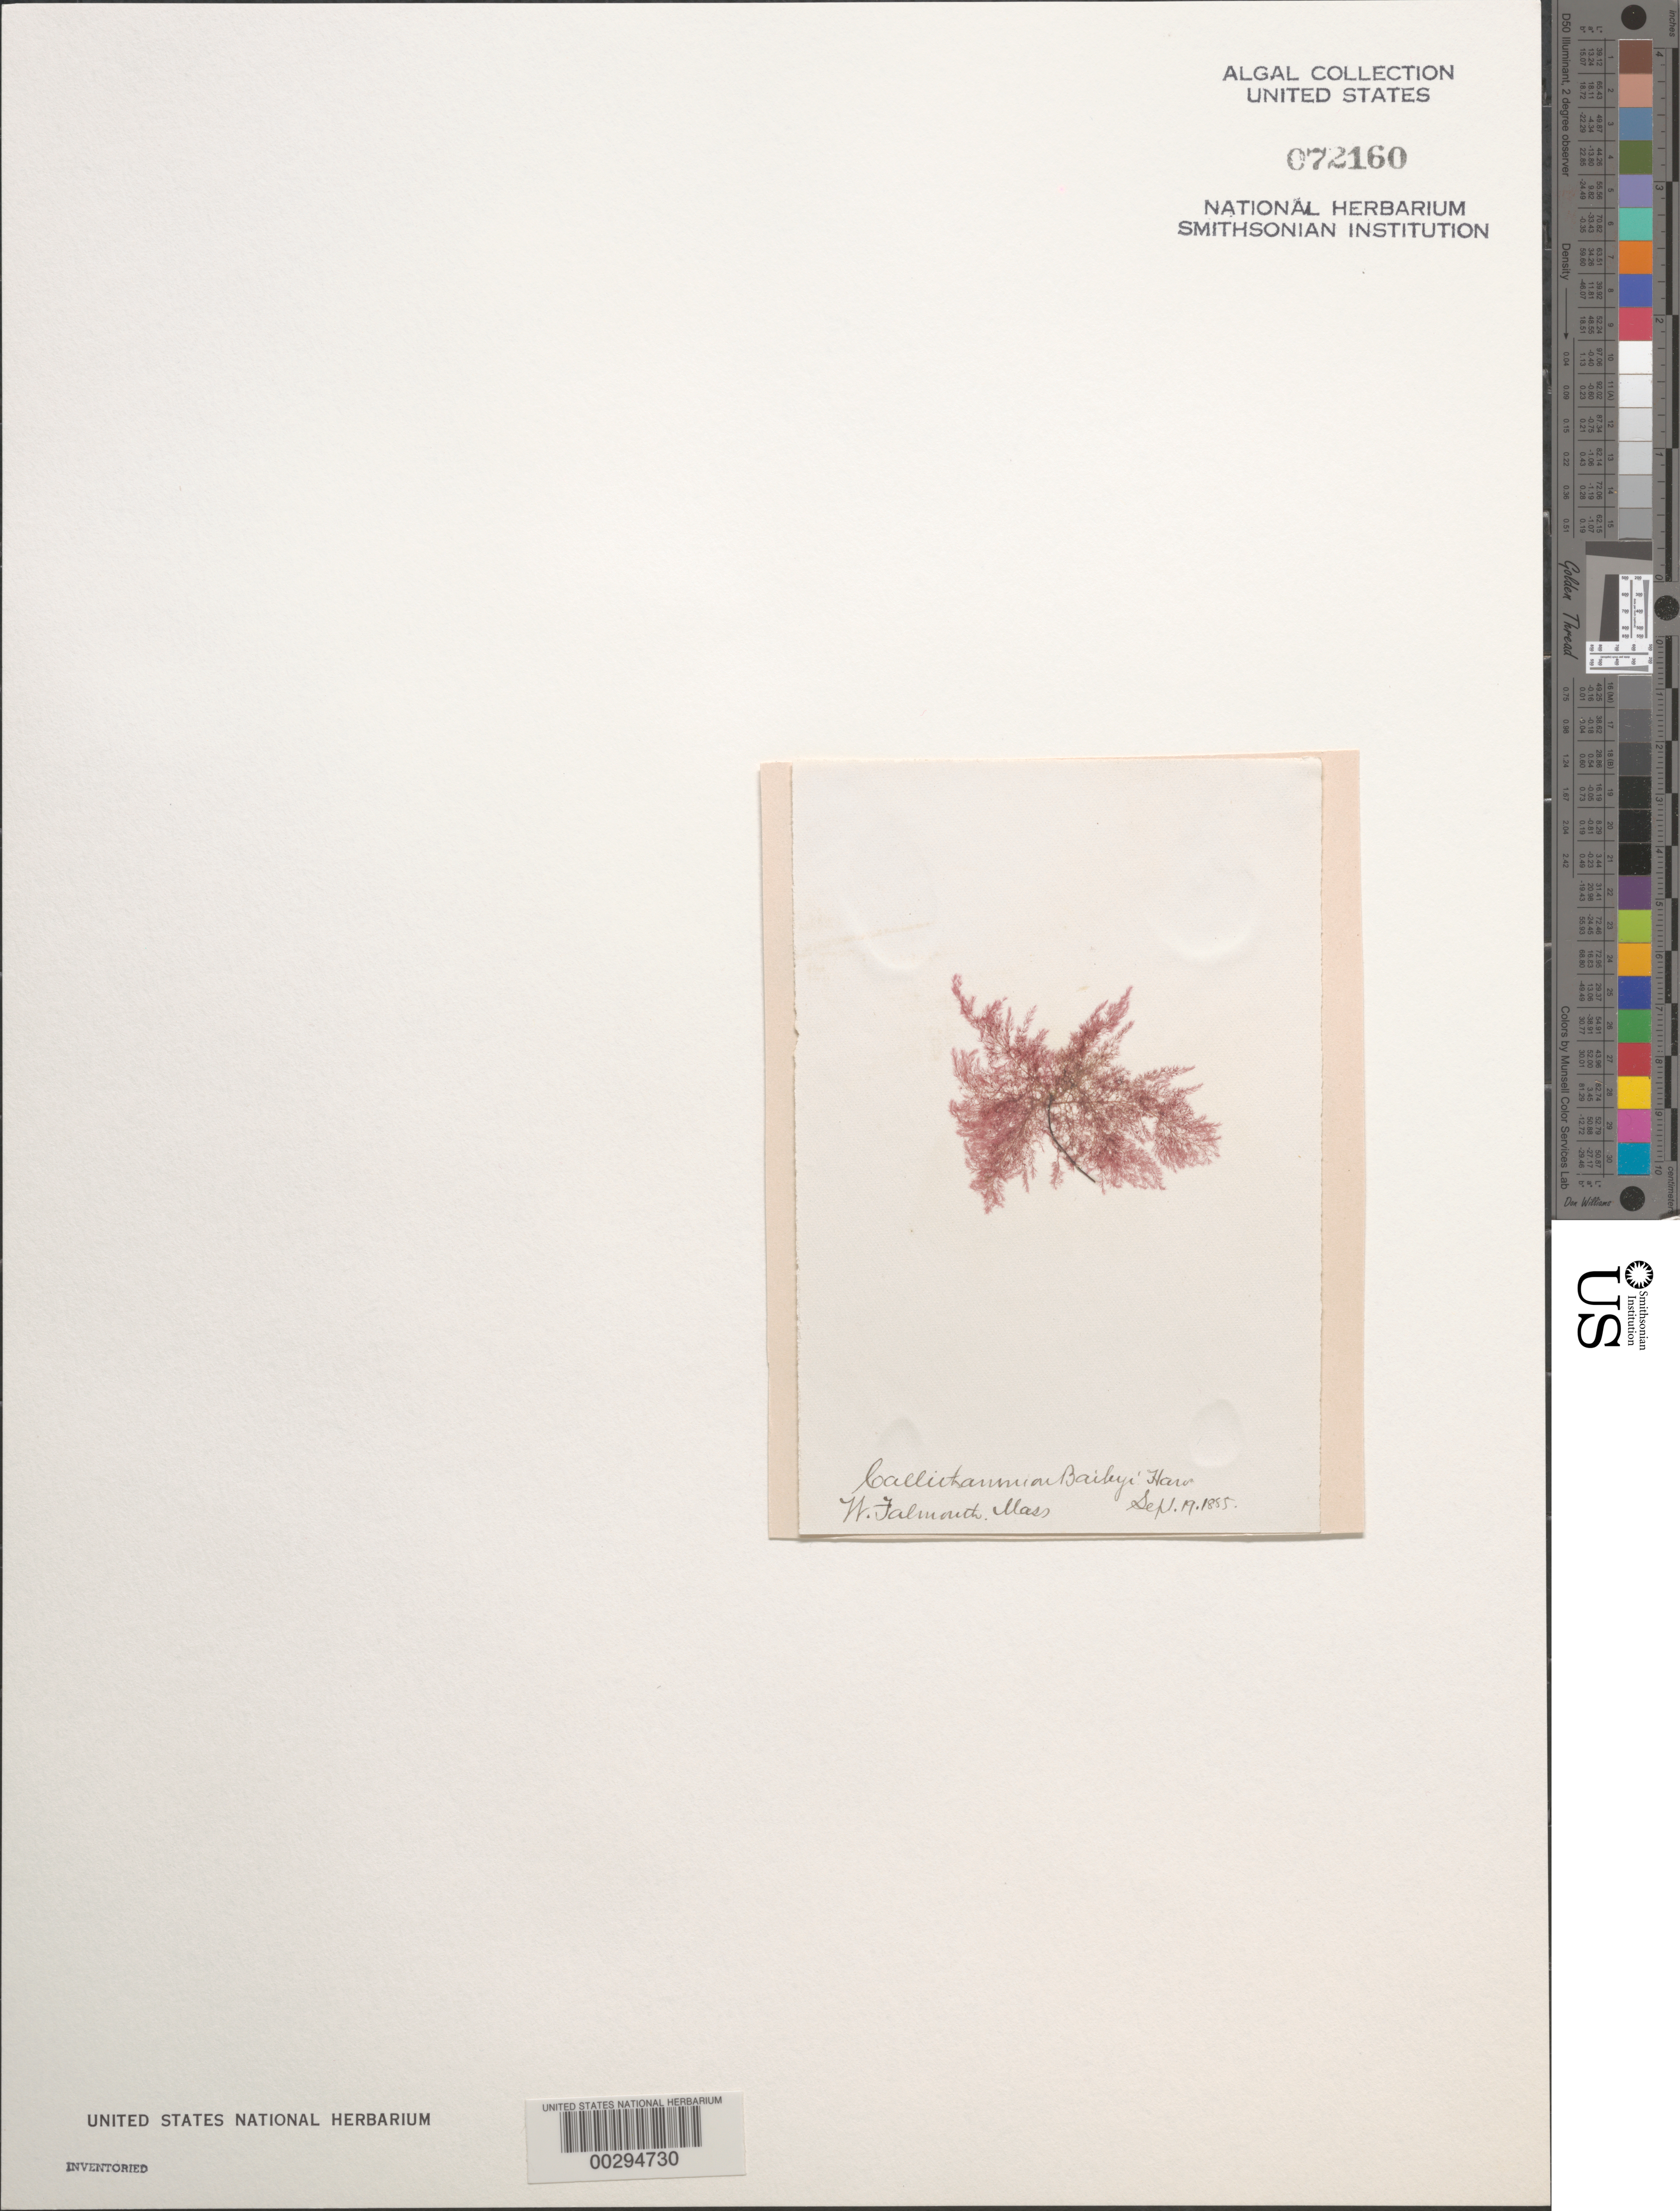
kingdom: Plantae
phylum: Rhodophyta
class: Florideophyceae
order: Ceramiales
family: Callithamniaceae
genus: Callithamnion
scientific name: Callithamnion tetragonum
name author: (With.) S.F. Gray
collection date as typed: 19 Sep 1885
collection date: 1885-09-19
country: United States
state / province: Massachusetts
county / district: Barnstable County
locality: West Falmouth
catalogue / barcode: US 72160